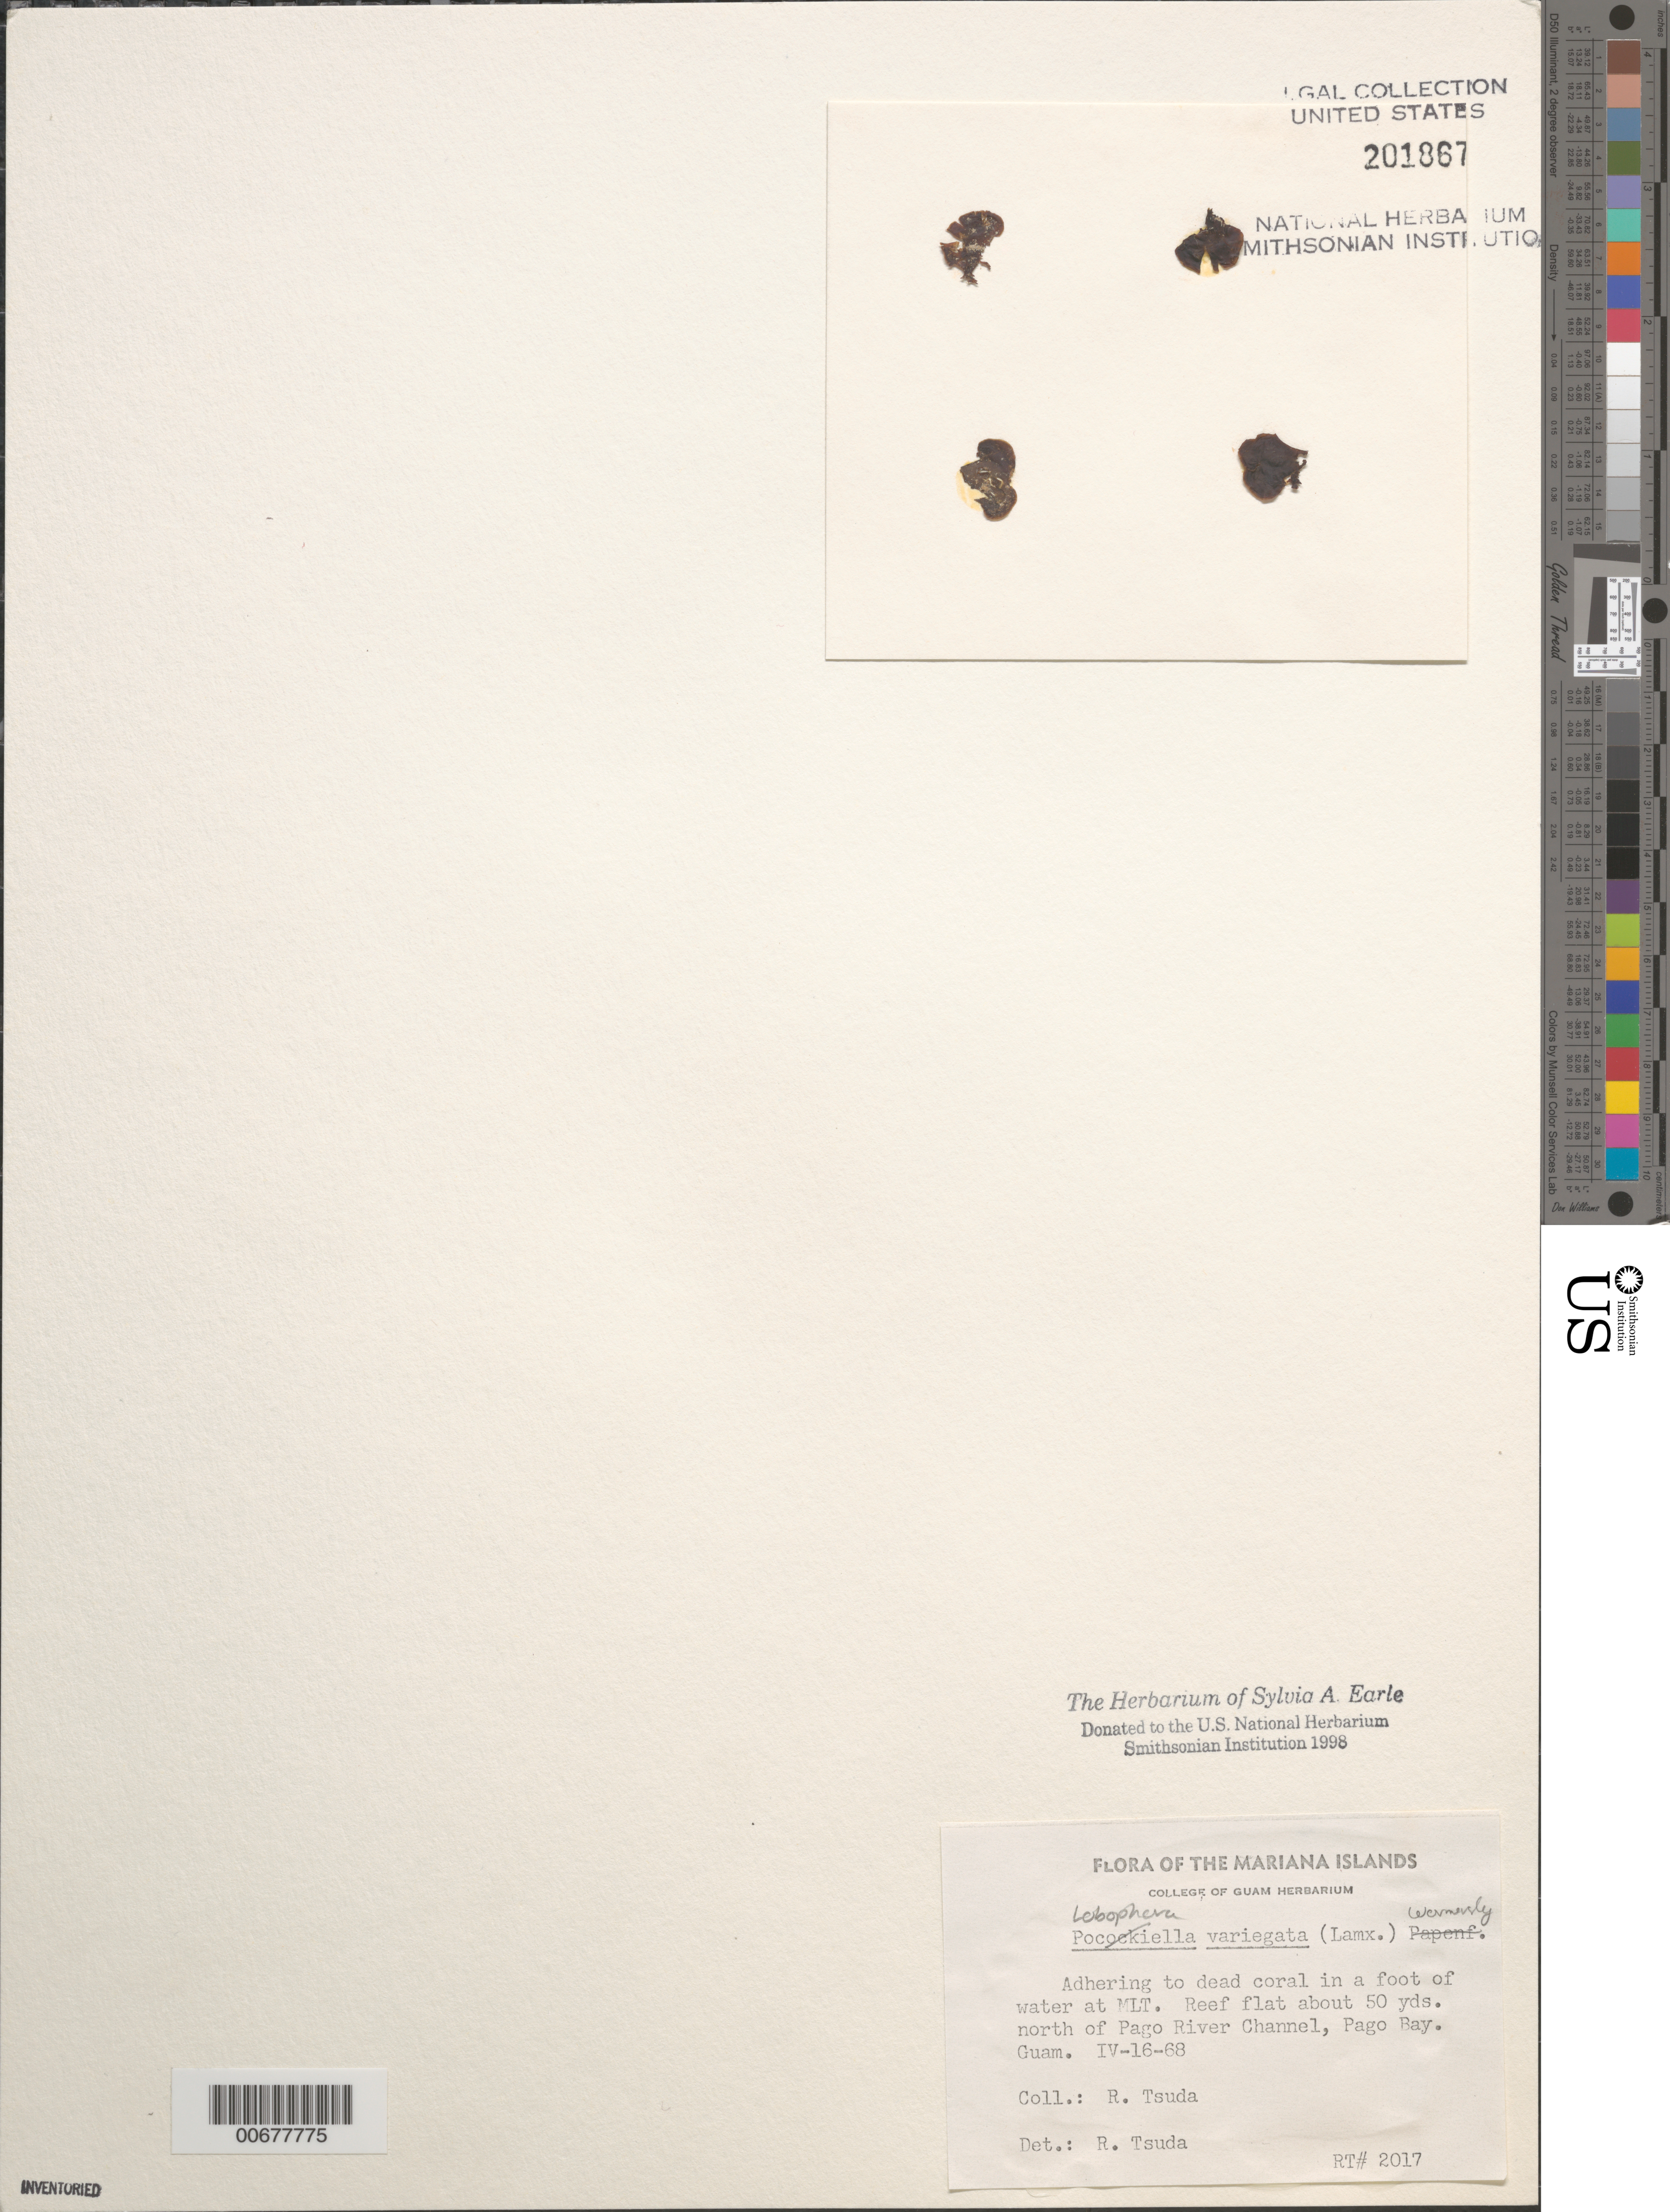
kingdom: Chromista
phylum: Ochrophyta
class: Phaeophyceae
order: Dictyotales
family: Dictyotaceae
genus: Lobophora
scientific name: Lobophora variegata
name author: (J.V.Lamouroux) Womersley & E.C. Oliveira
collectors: R. Tsuda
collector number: RT 2017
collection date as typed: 16 Apr 1968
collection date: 1968-04-16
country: Guam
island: Guam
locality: Pago Bay north of Pago River channel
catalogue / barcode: US 201867